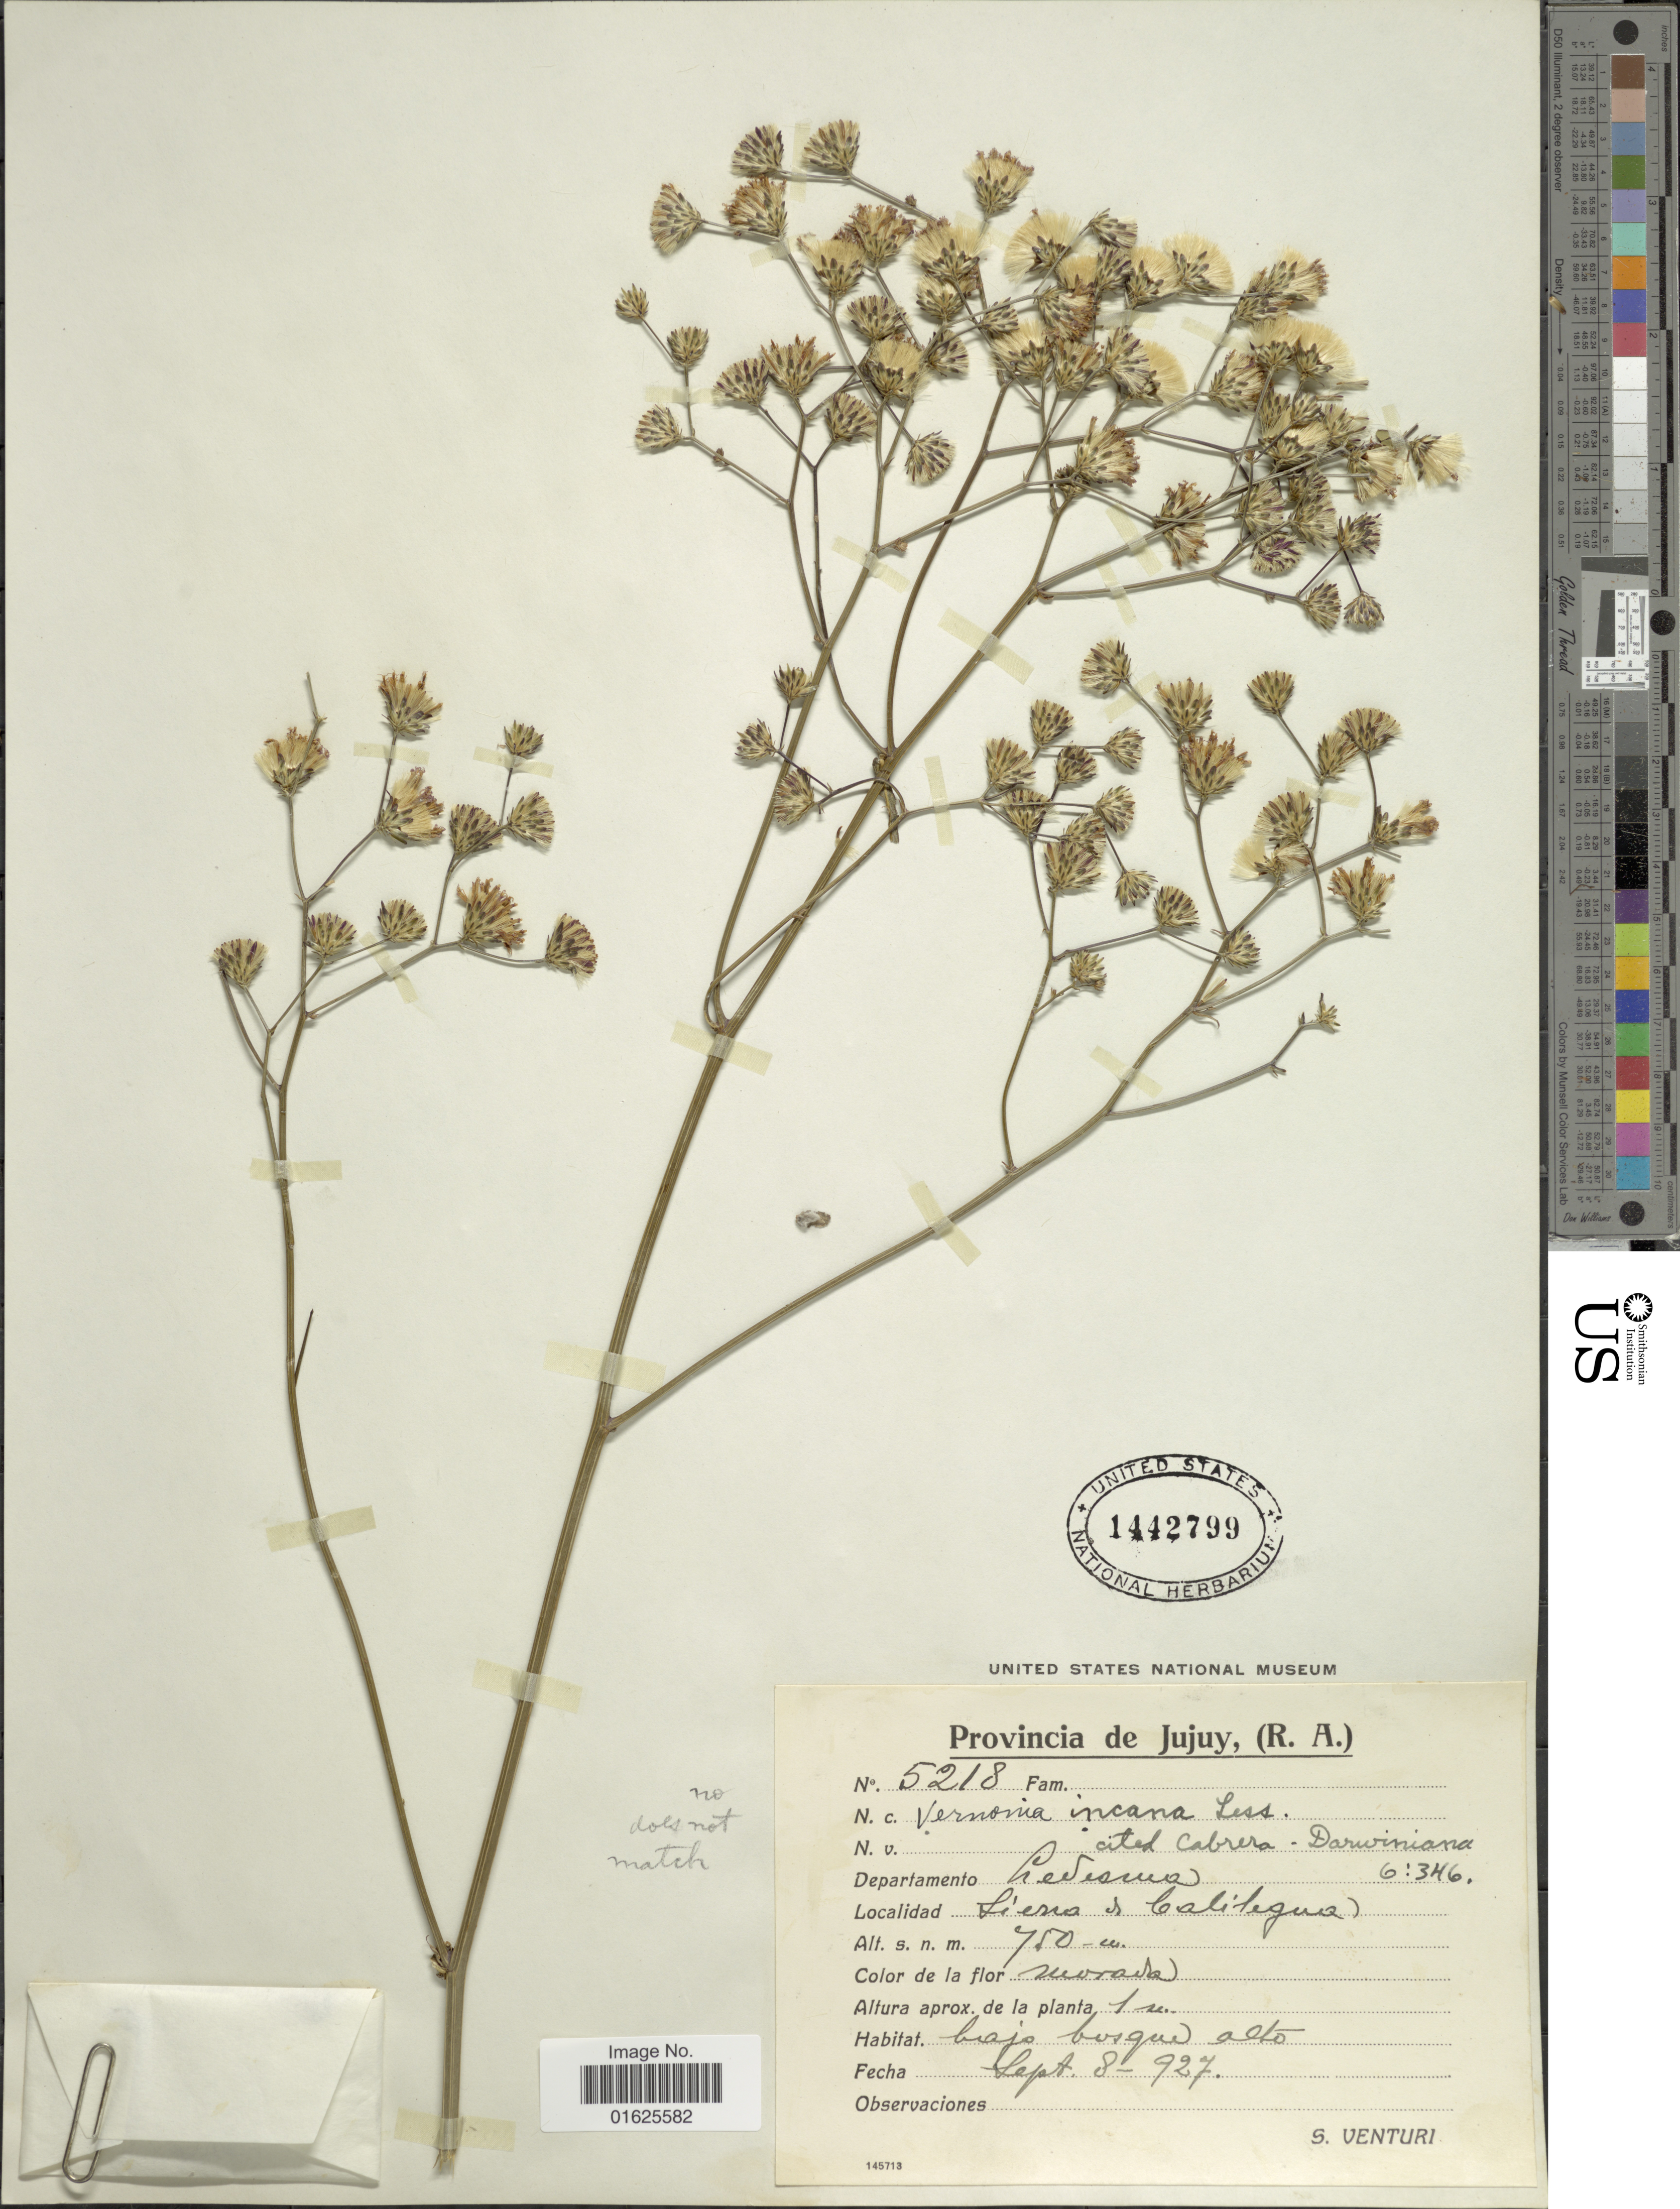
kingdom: Plantae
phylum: Tracheophyta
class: Magnoliopsida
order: Asterales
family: Asteraceae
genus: Vernonanthura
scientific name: Vernonanthura amplexicaulis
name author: (R.E. Fr.) H. Rob.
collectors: S. Venturi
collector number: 5218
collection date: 1927-09-08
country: Argentina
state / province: Jujuy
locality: Departamento Ledesma, Sierra de Calilegua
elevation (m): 750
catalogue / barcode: US 1442799